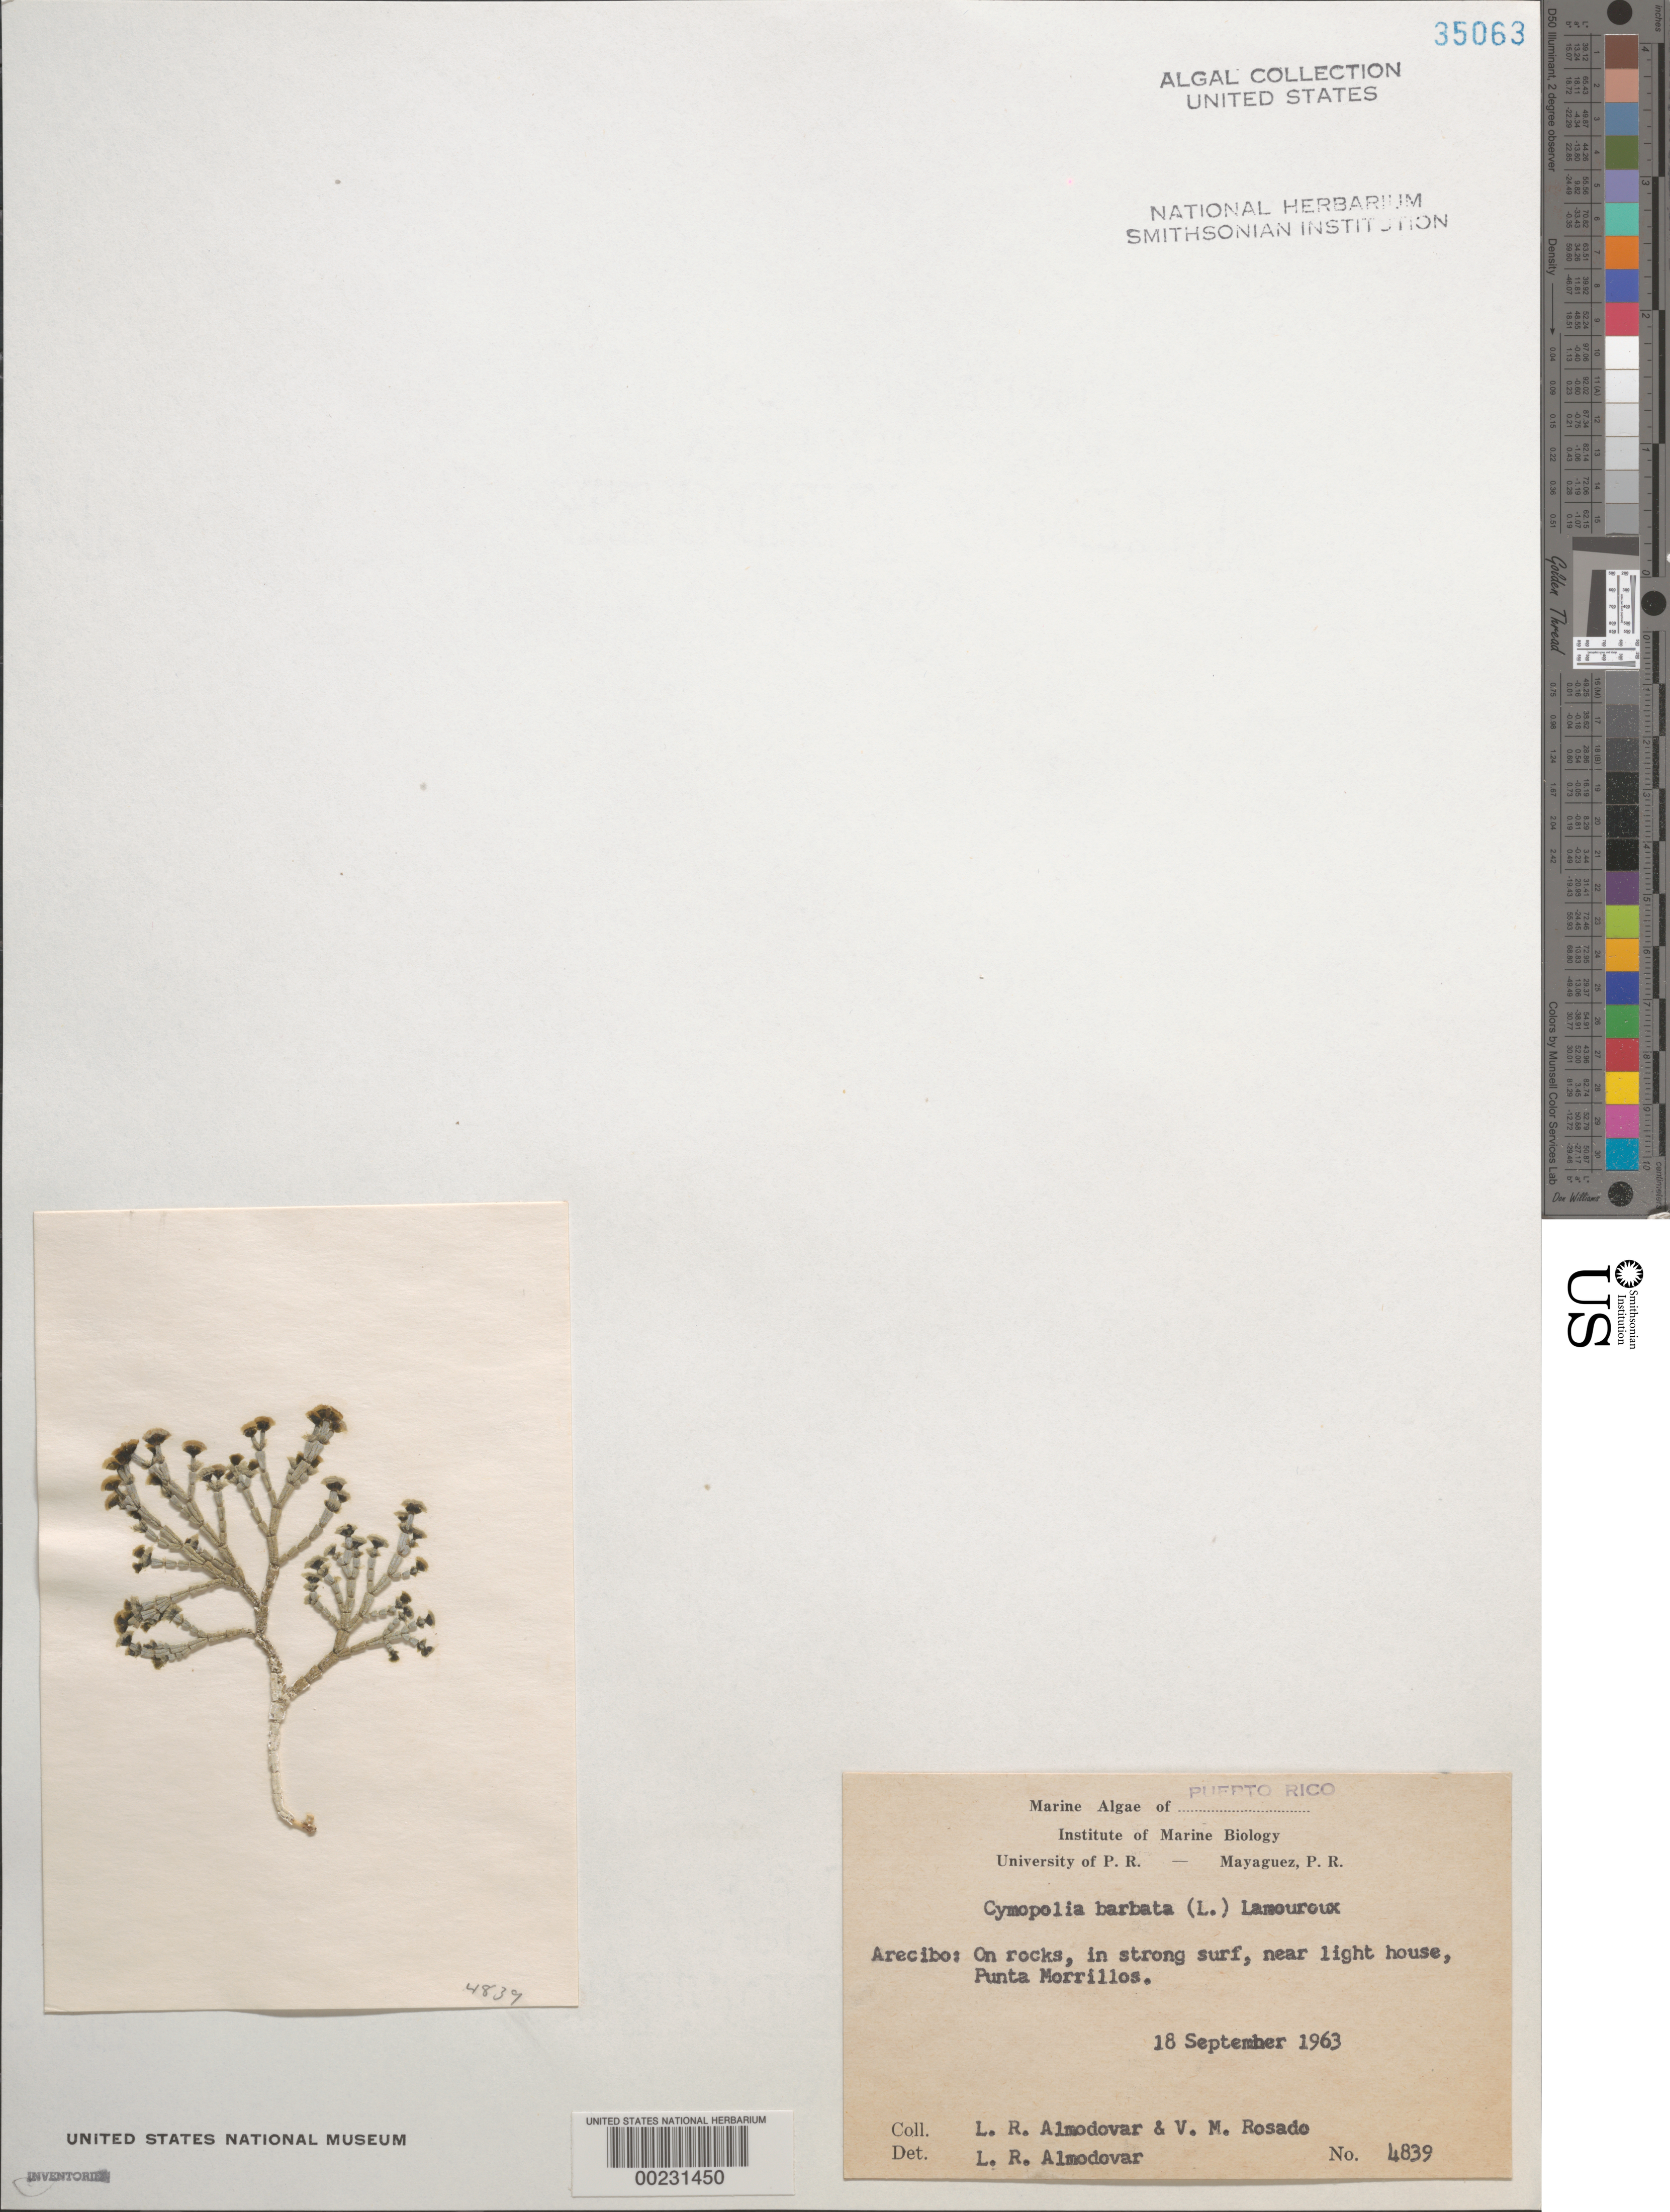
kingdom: Plantae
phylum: Chlorophyta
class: Ulvophyceae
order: Dasycladales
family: Dasycladaceae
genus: Cymopolia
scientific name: Cymopolia barbata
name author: (L.) J.V.Lamouroux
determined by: Almodovar, L. R.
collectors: L. Almodovar & V. Rosado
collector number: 4839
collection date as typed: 18 Sep 1963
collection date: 1963-09-18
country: Puerto Rico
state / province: Arecibo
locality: Punta Morrillos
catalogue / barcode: US 35063